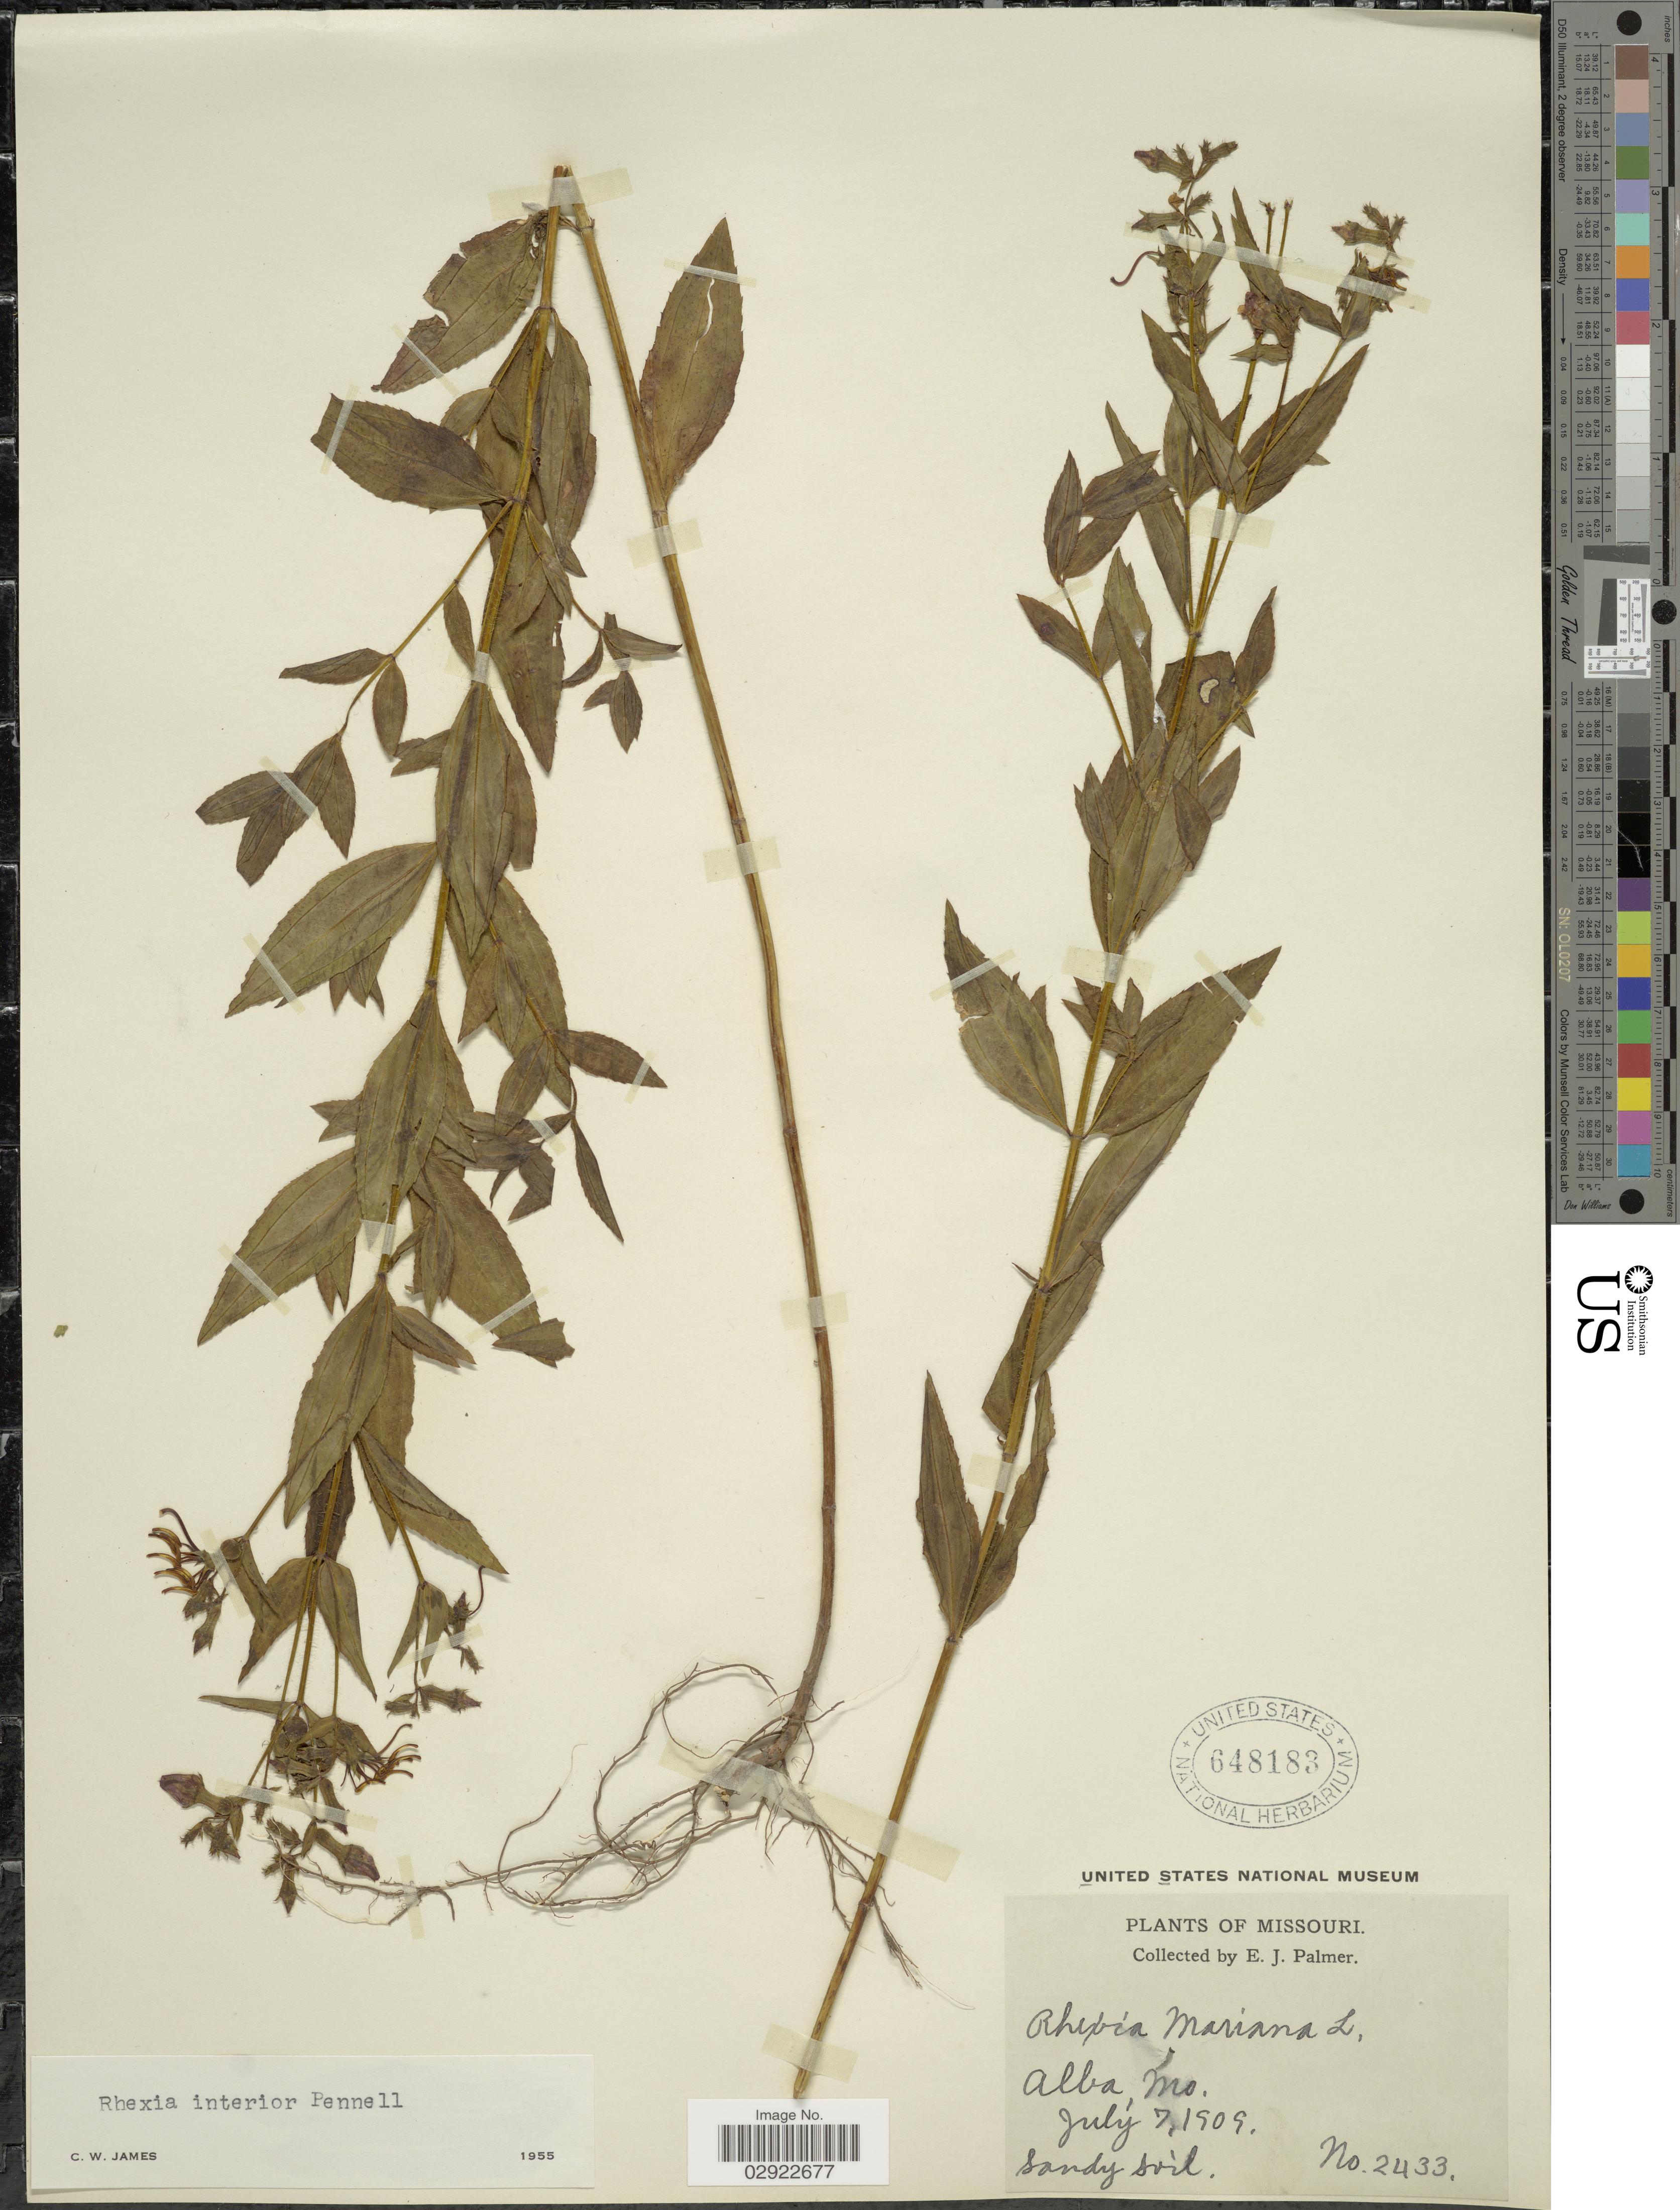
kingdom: Plantae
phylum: Tracheophyta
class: Magnoliopsida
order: Myrtales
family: Melastomataceae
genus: Rhexia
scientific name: Rhexia interior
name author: Pennell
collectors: E. J. Palmer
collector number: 2433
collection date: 1909-09-07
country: United States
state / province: Missouri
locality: Alba.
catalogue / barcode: US 648183